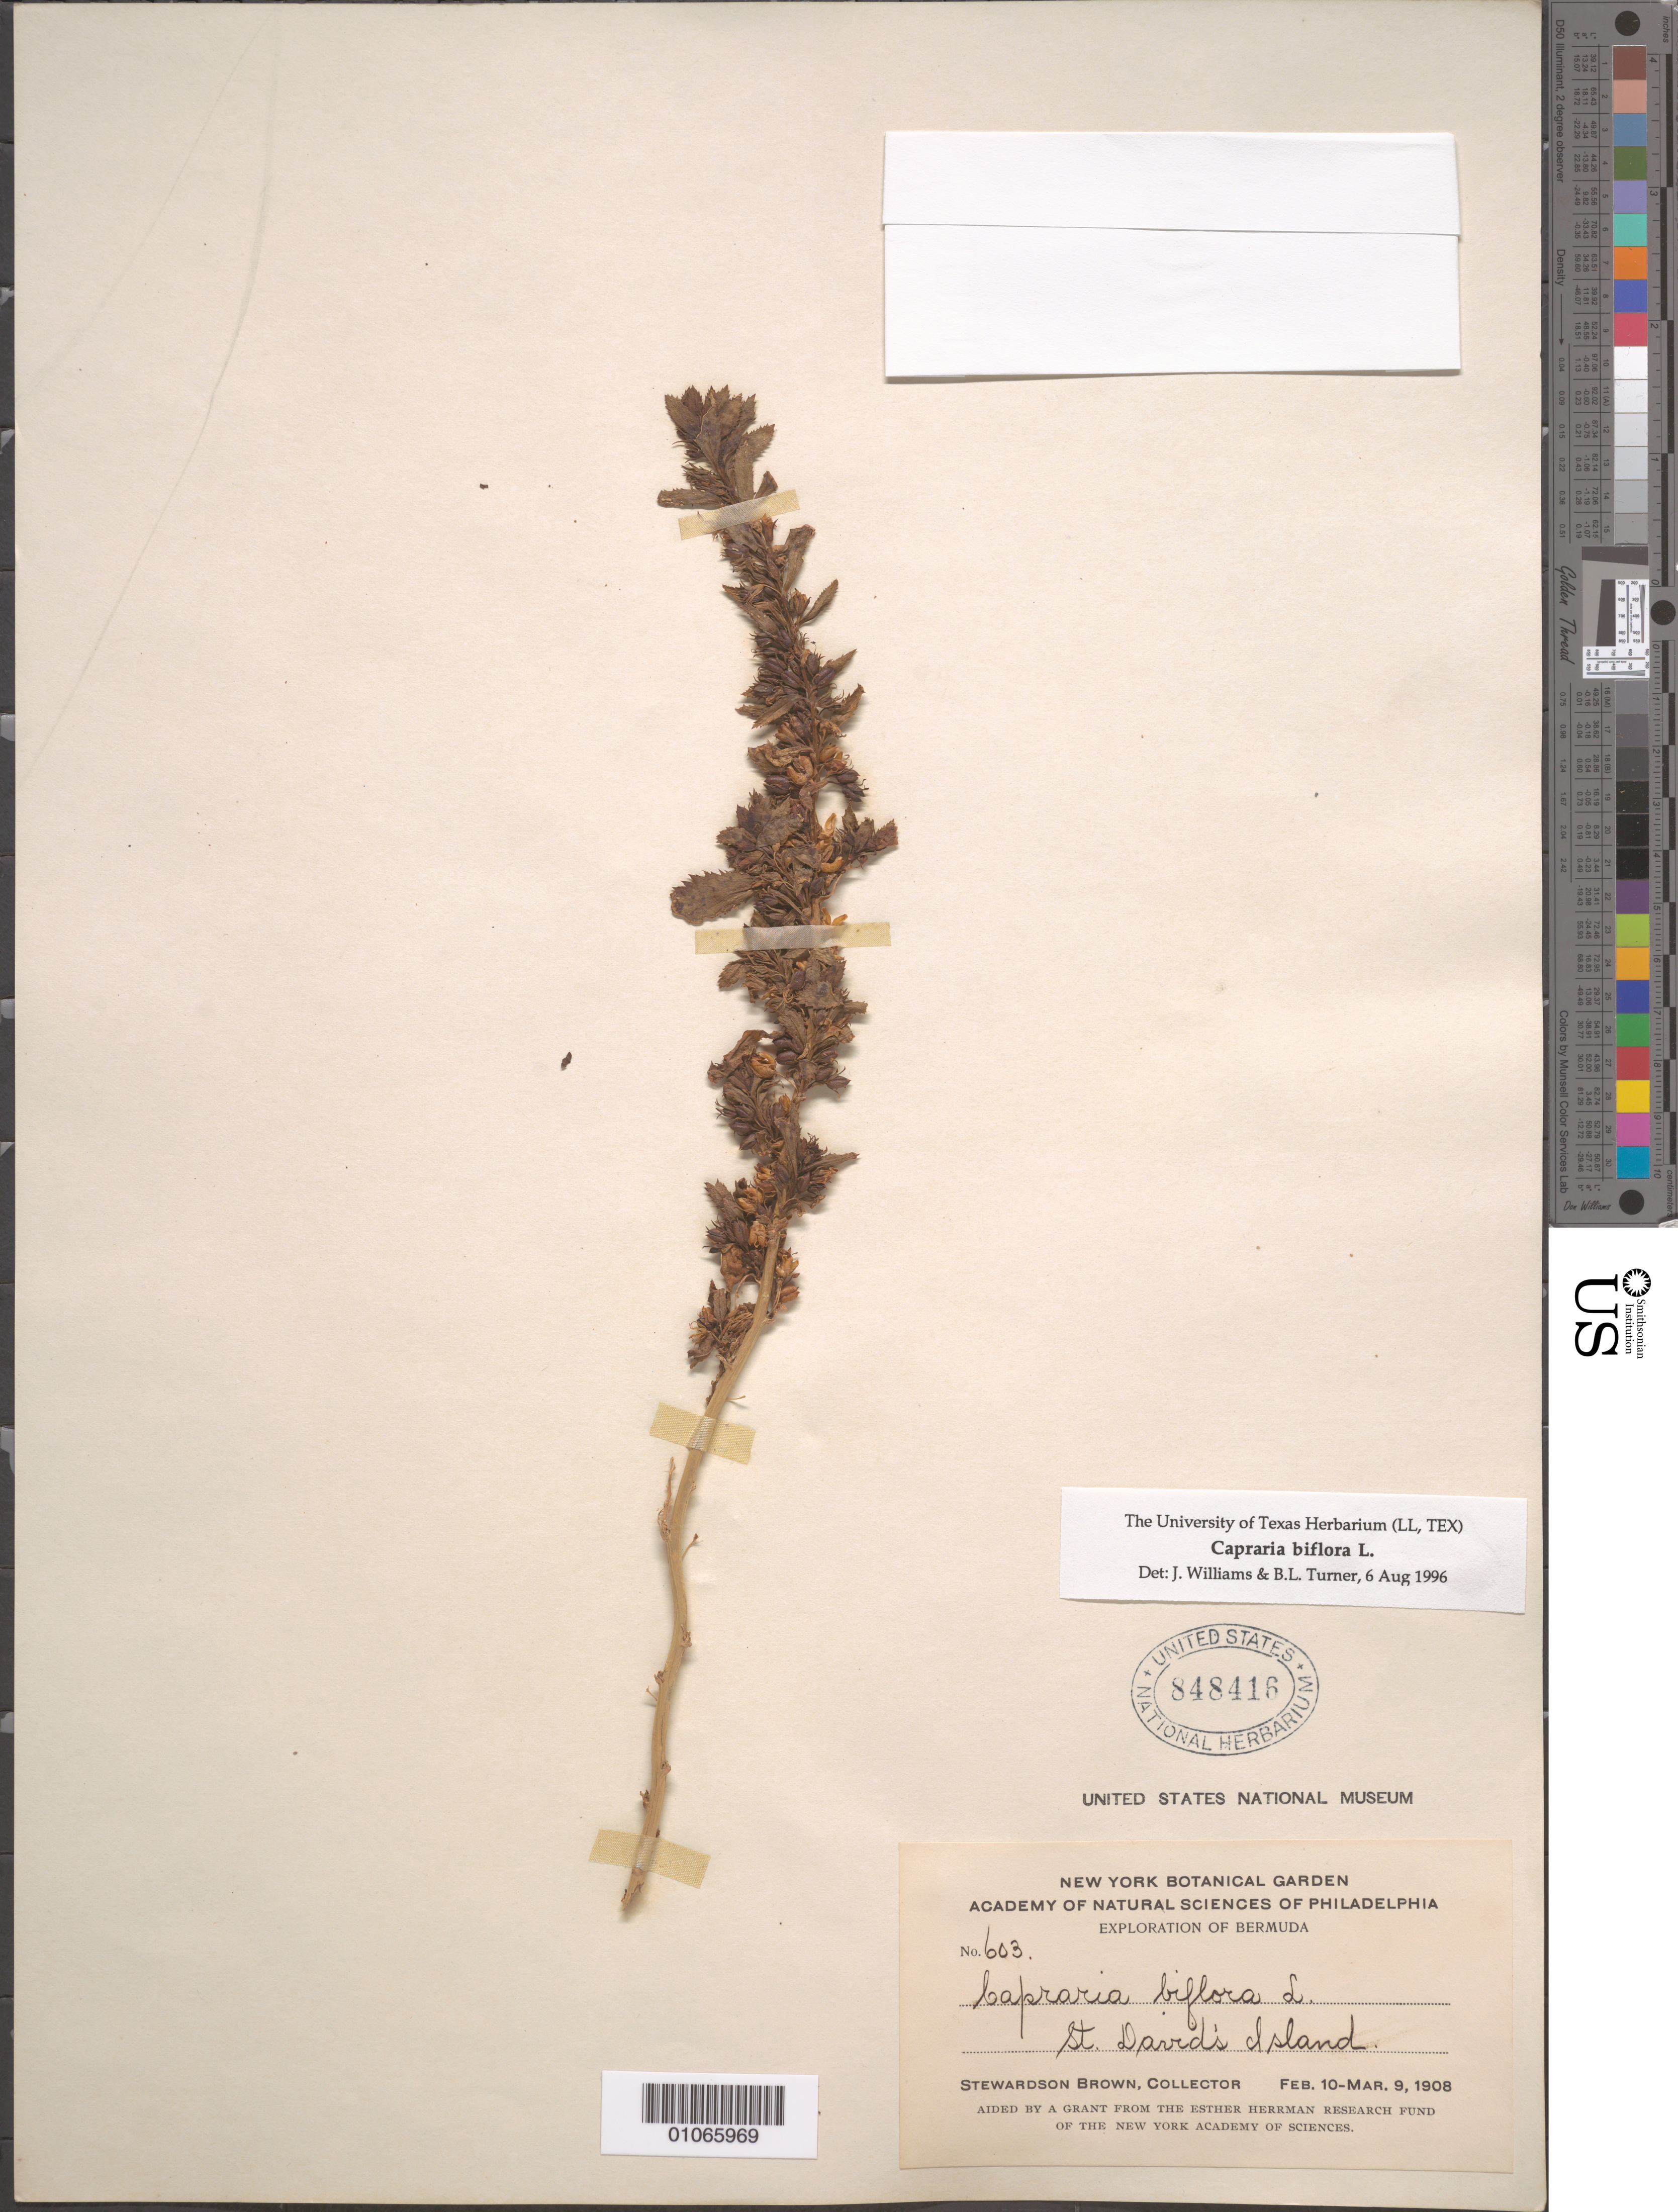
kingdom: Plantae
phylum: Tracheophyta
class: Magnoliopsida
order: Lamiales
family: Scrophulariaceae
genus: Capraria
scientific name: Capraria biflora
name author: L.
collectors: S. Brown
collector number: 603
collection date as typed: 10 Feb 1908 to 09 Mar 1908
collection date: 1908-02-10/1908-03-09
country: Bermuda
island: Bermuda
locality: St. David's Island.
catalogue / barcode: US 848416